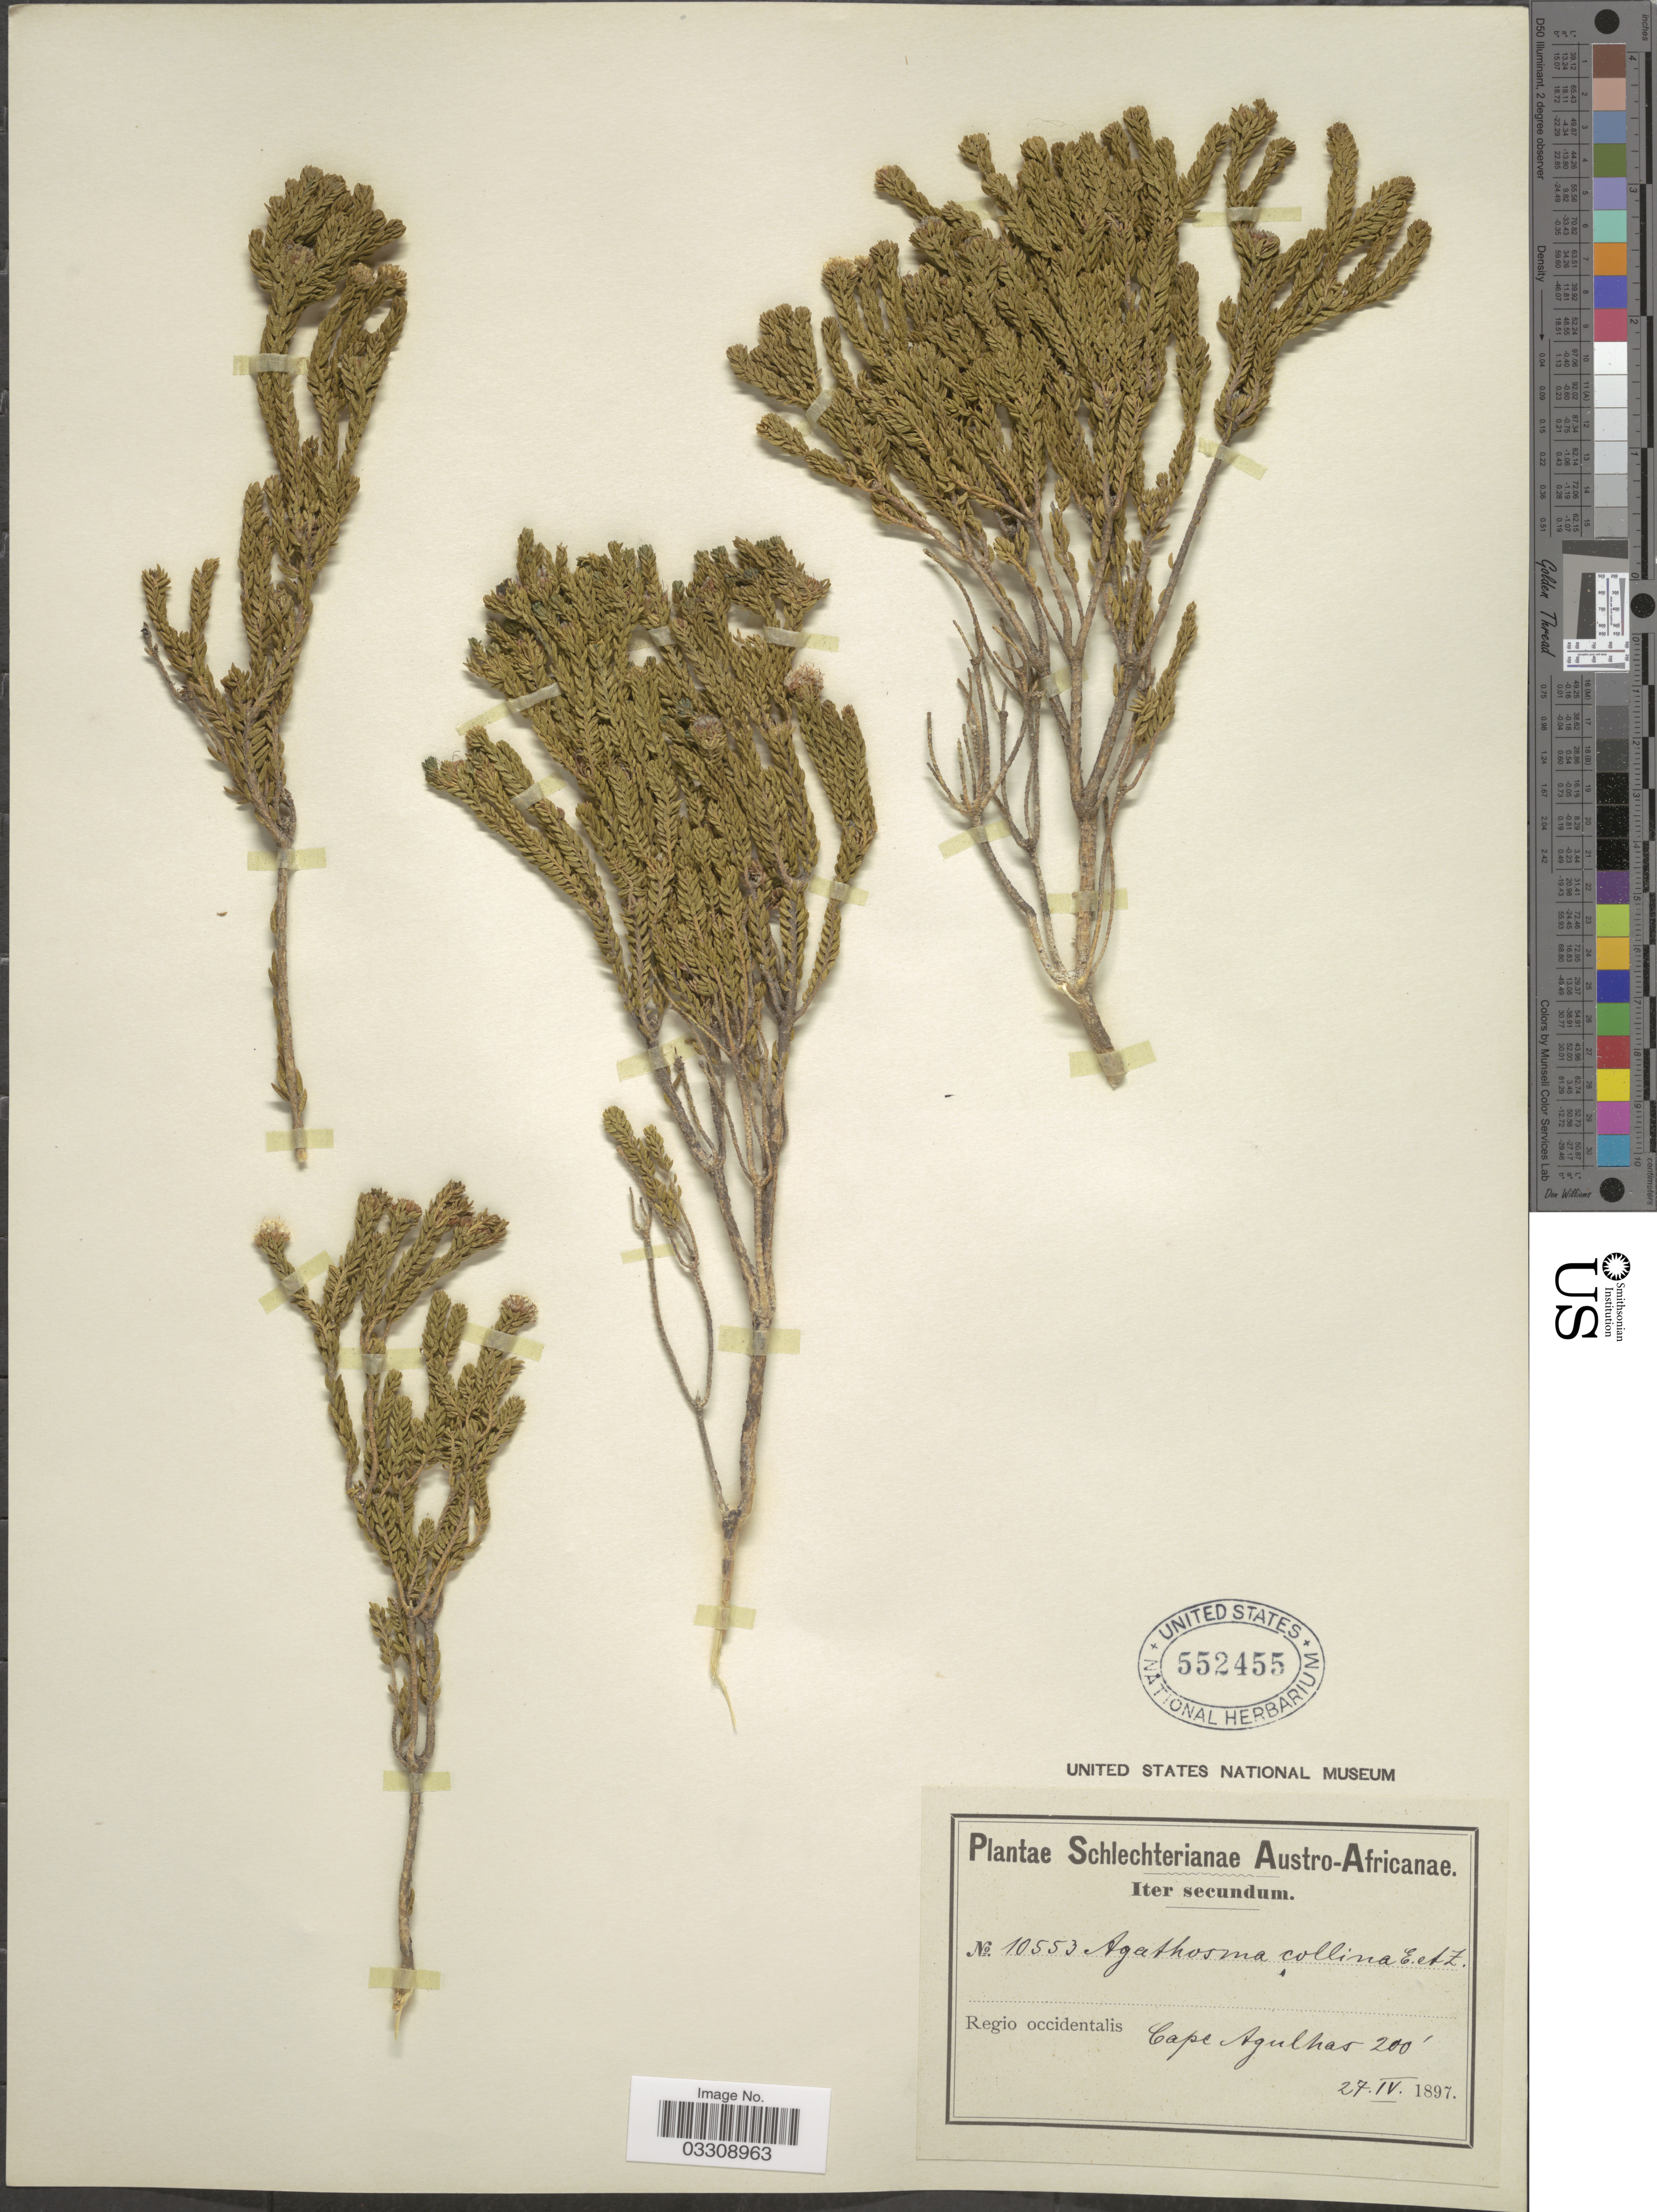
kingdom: Plantae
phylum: Tracheophyta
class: Magnoliopsida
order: Sapindales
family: Rutaceae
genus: Agathosma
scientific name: Agathosma collina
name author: Eckl. & Zeyh.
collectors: Schlechter, --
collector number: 10553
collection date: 1897-04-27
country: South Africa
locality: Austro-Africanae. Regio occidentalis Cape Agulhas.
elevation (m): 61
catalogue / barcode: US 552455